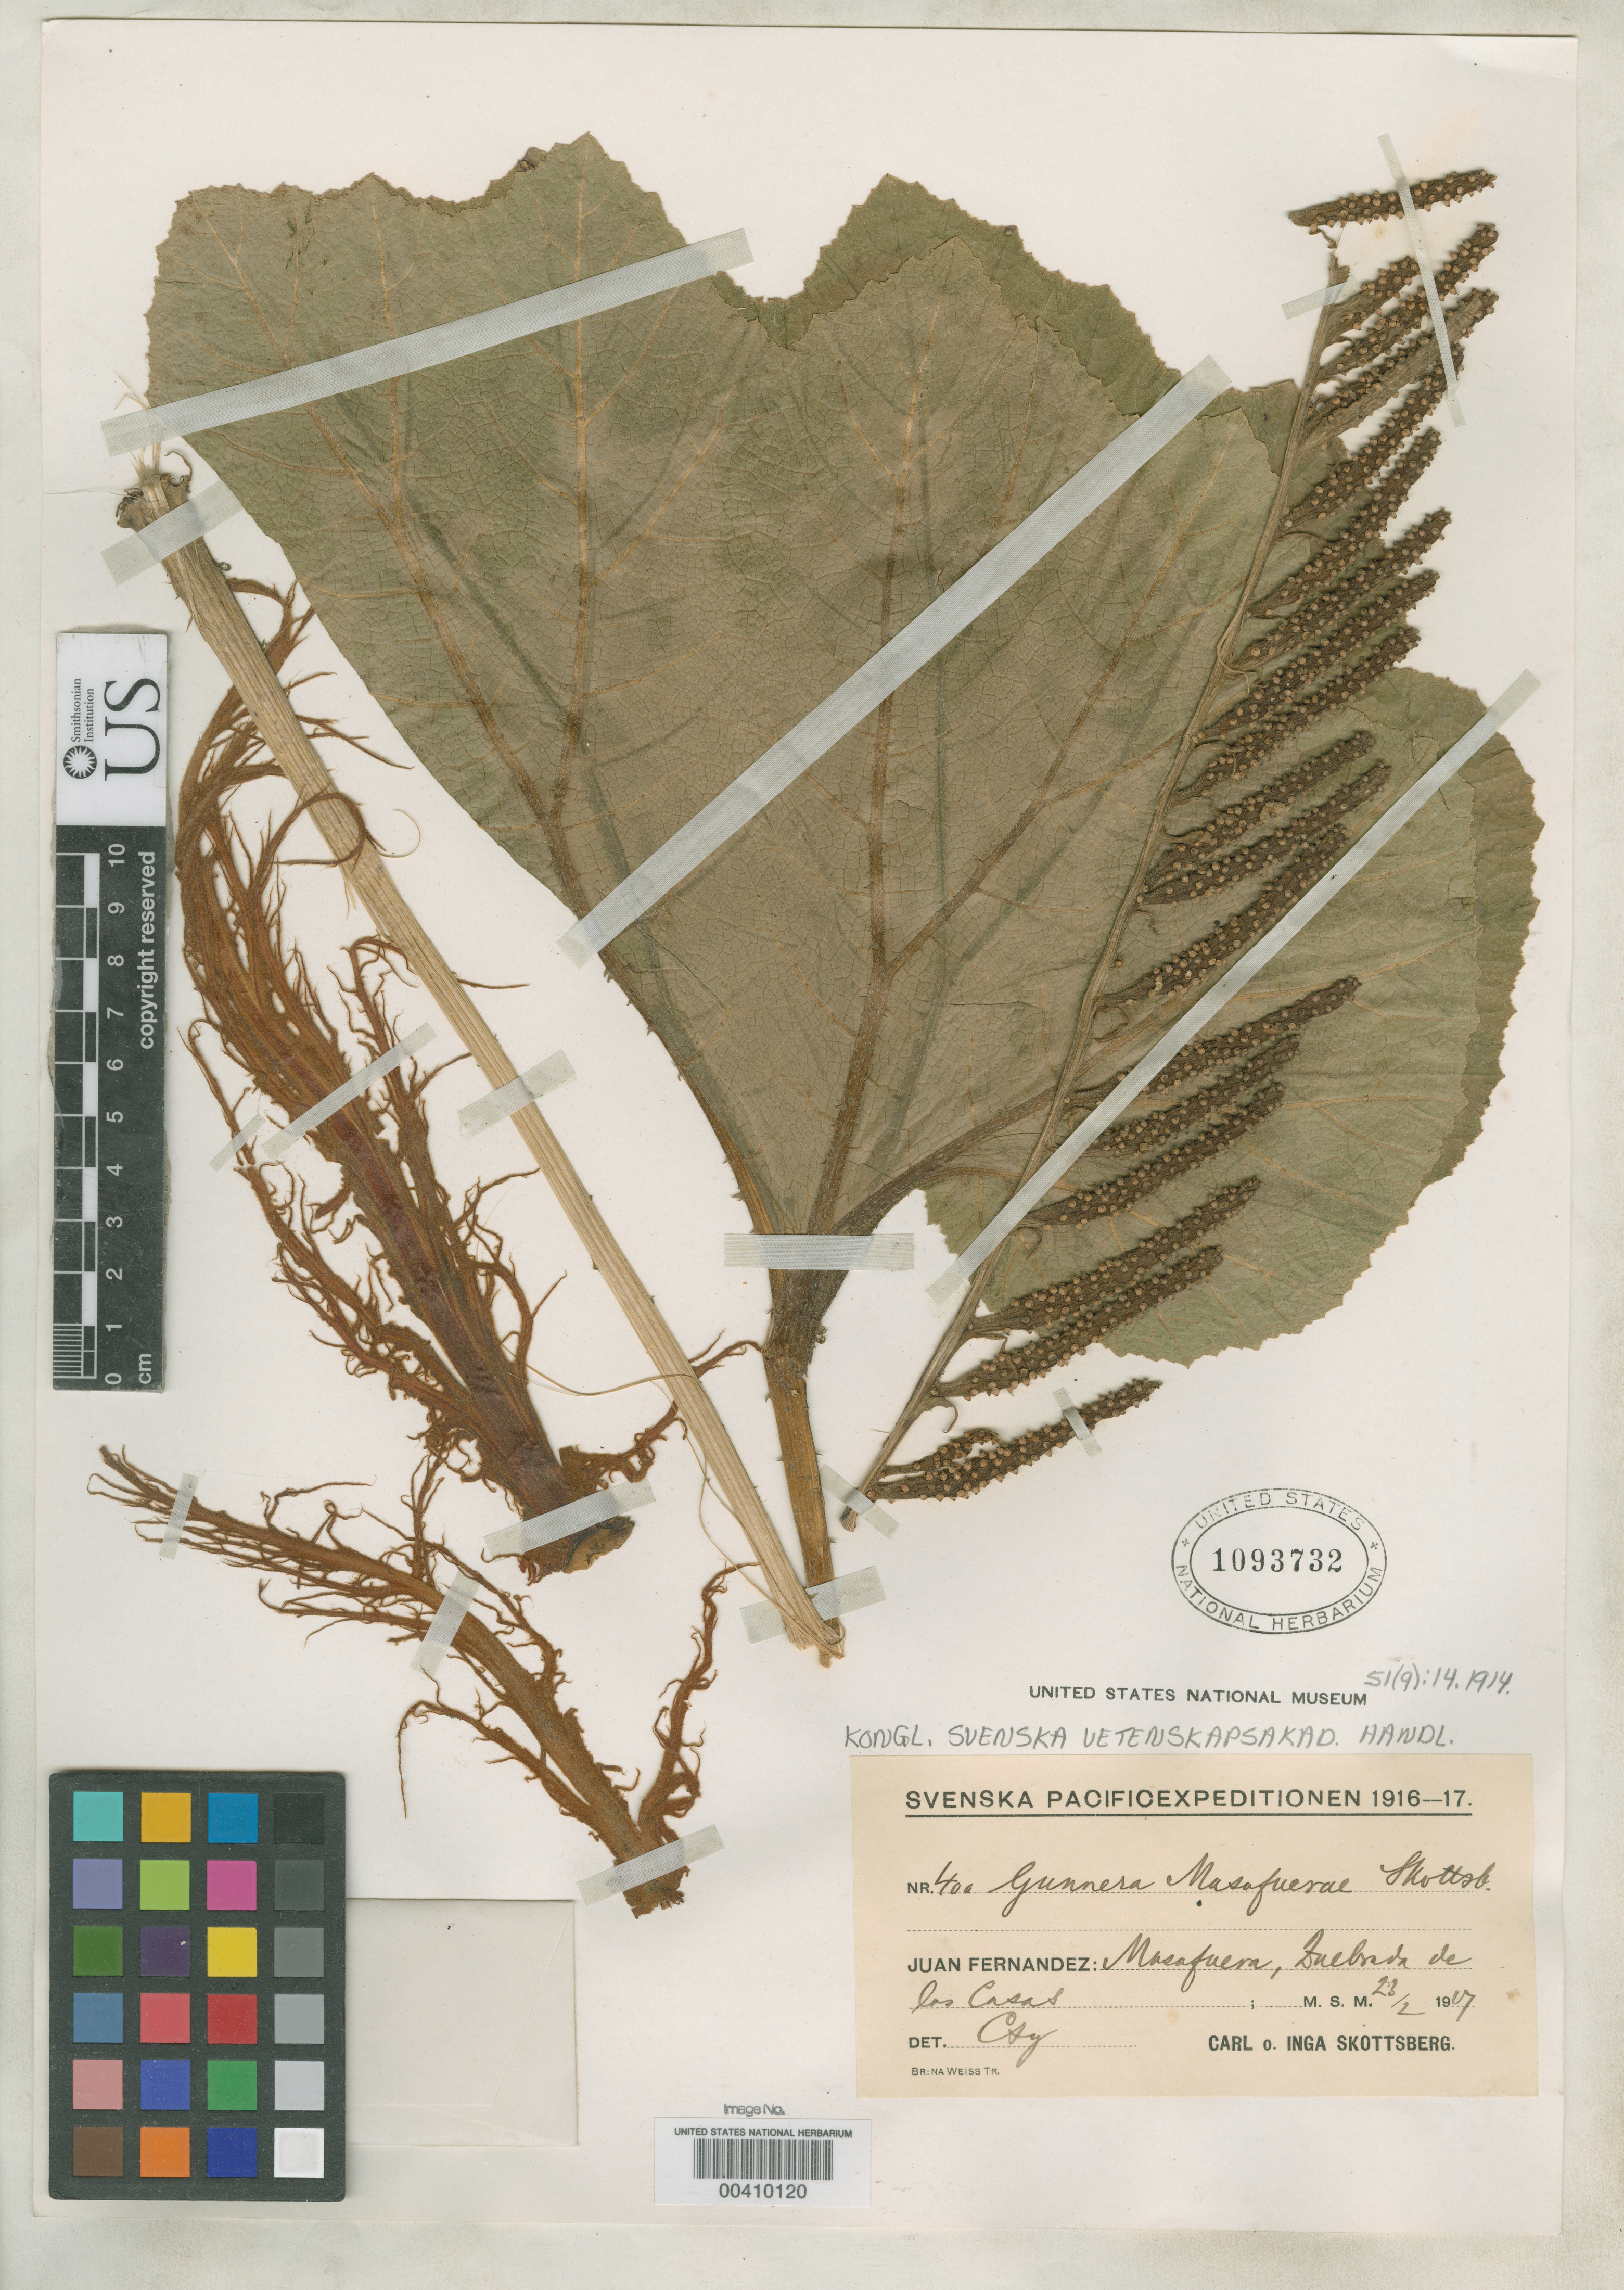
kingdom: Plantae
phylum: Tracheophyta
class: Magnoliopsida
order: Gunnerales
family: Gunneraceae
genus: Gunnera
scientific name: Gunnera masafuerae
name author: Skottsb.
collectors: C. Skottsberg & I. Skottsberg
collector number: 400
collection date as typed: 23 Feb 1917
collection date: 1917-02-23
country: Chile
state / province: Valparaíso (V)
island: Isla Más Afuera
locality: Masafuera, Quebrada de los Casas.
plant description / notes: Svenska Pacificexpeditionen 1916-17.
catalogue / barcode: US 1093732